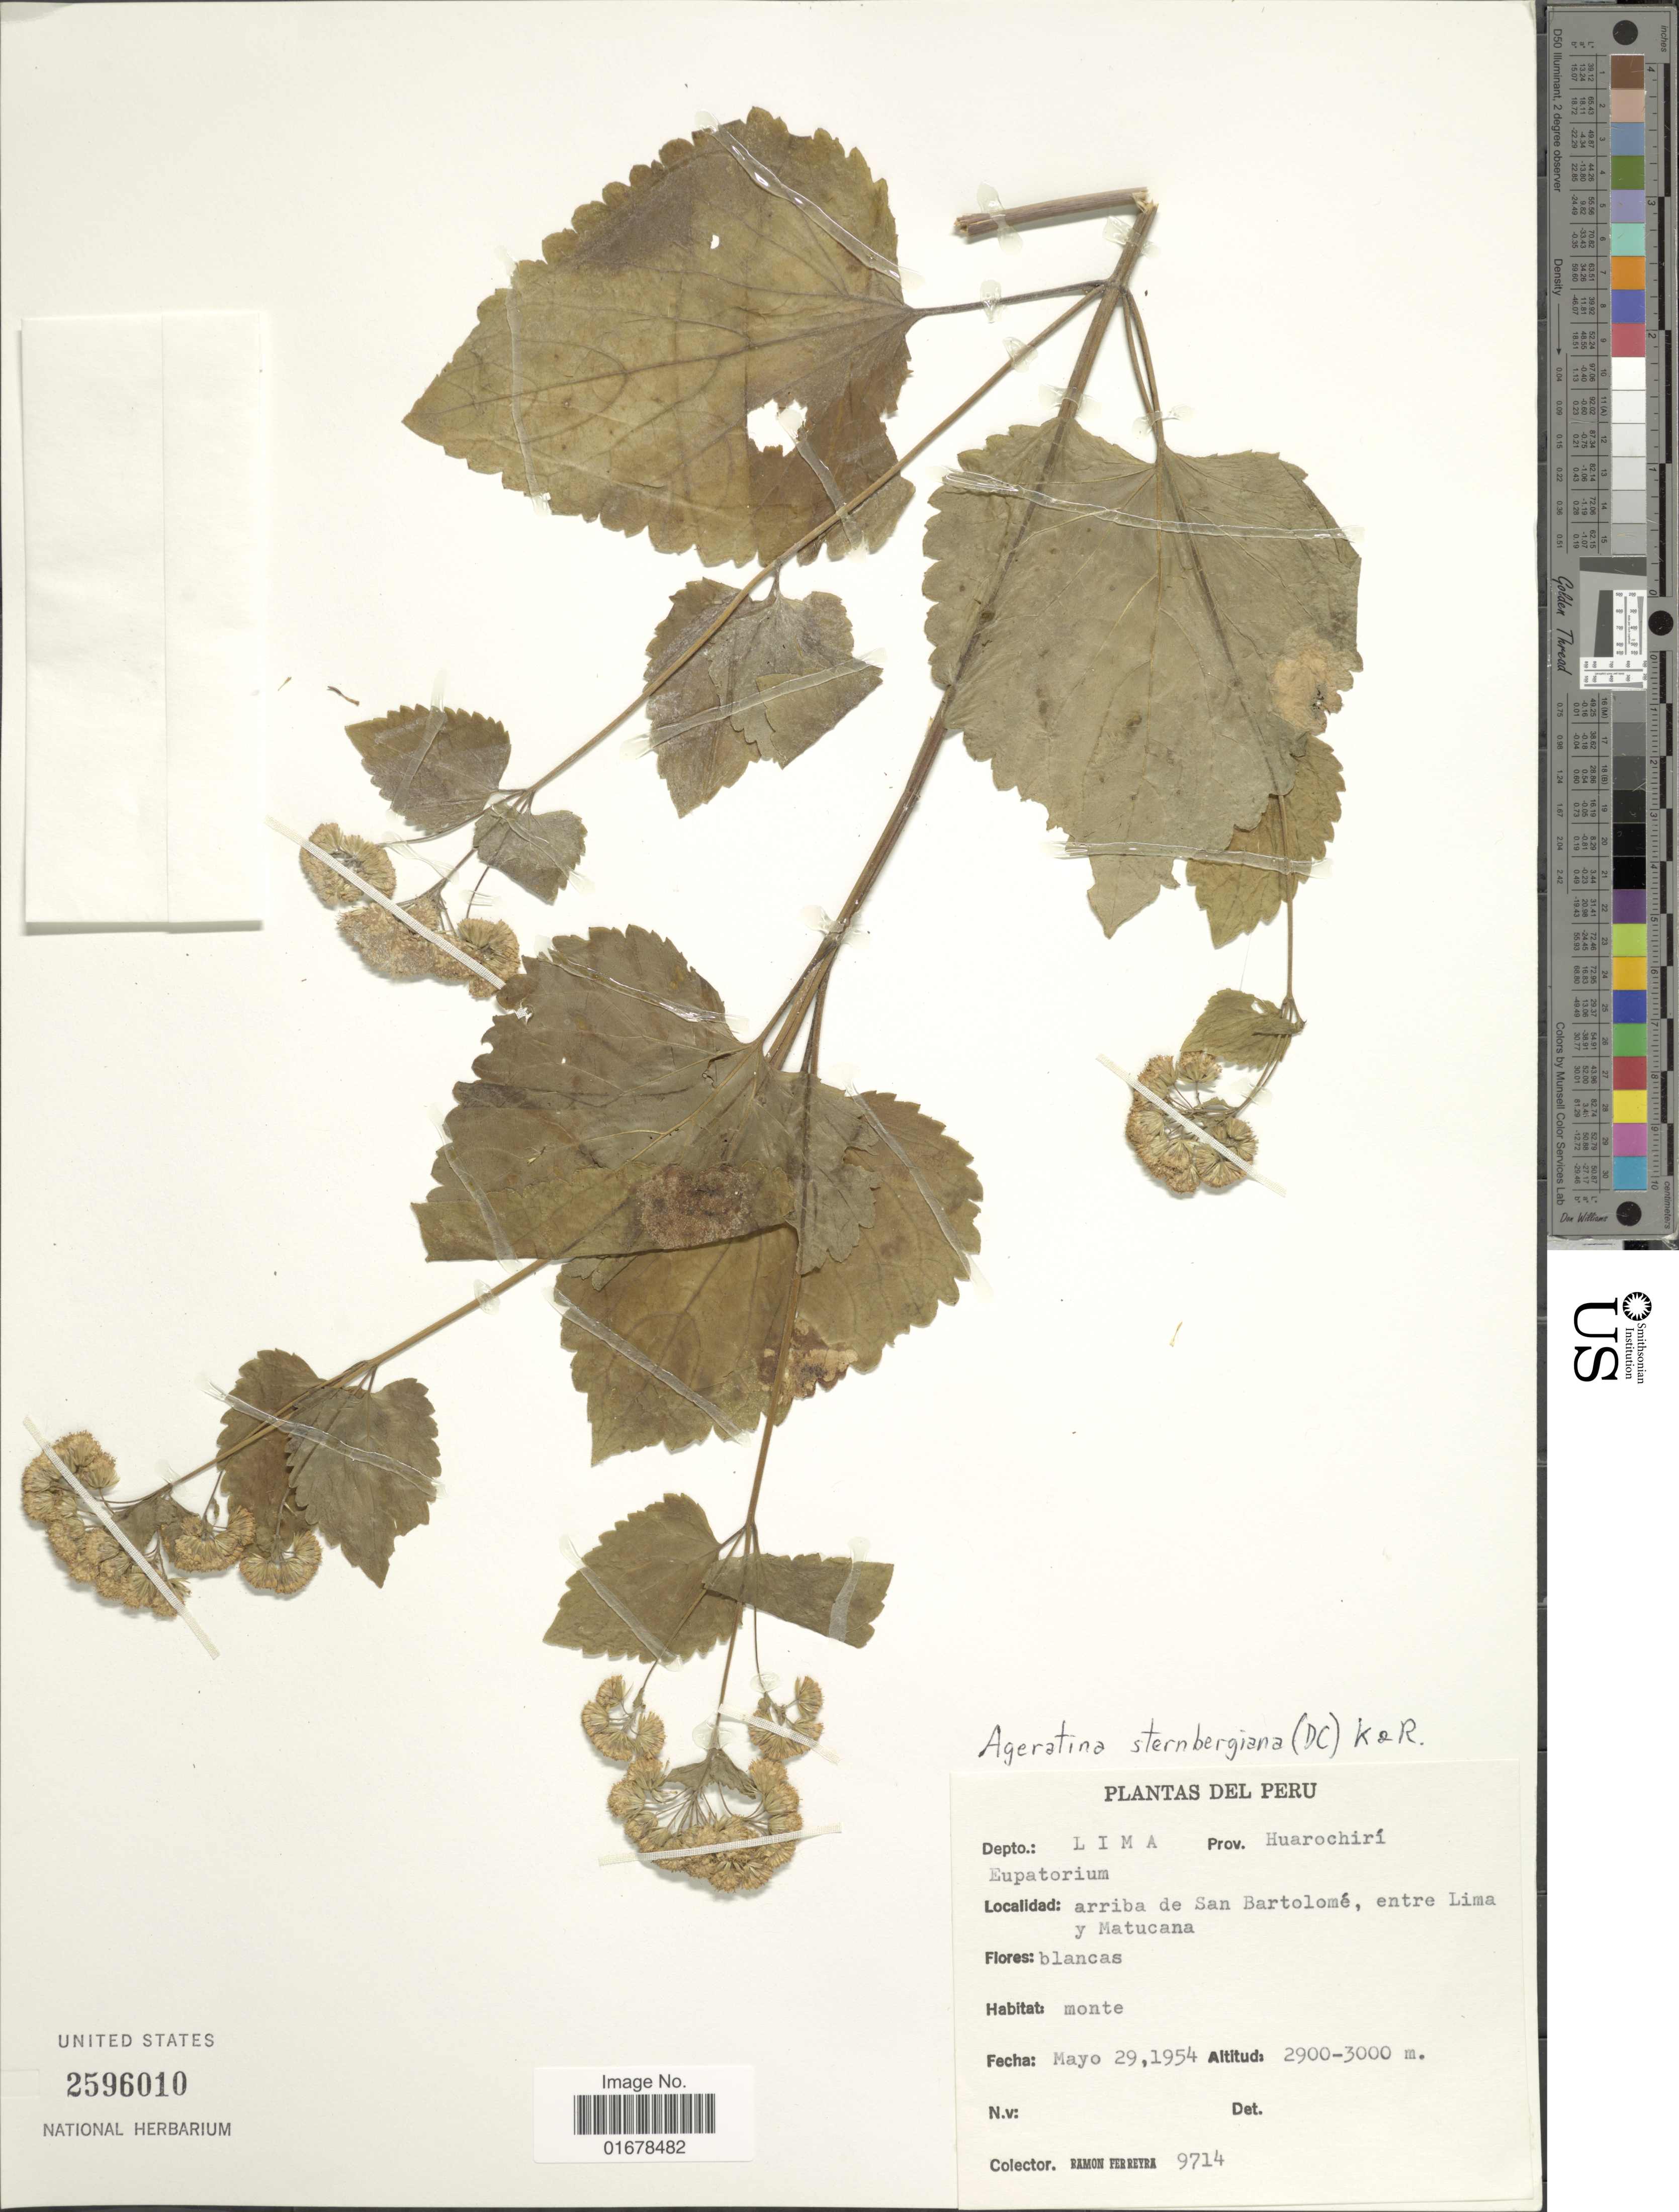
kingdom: Plantae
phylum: Tracheophyta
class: Magnoliopsida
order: Asterales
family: Asteraceae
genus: Ageratina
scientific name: Ageratina sternbergiana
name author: (DC.) R.M. King & H. Rob.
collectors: R. A. Ferreyra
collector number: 9714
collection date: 1954-05-29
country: Peru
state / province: Lima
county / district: Huarochirí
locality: Arriba de San Bartolome, entre Lima y Matucana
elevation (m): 2900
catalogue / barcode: US 2596010